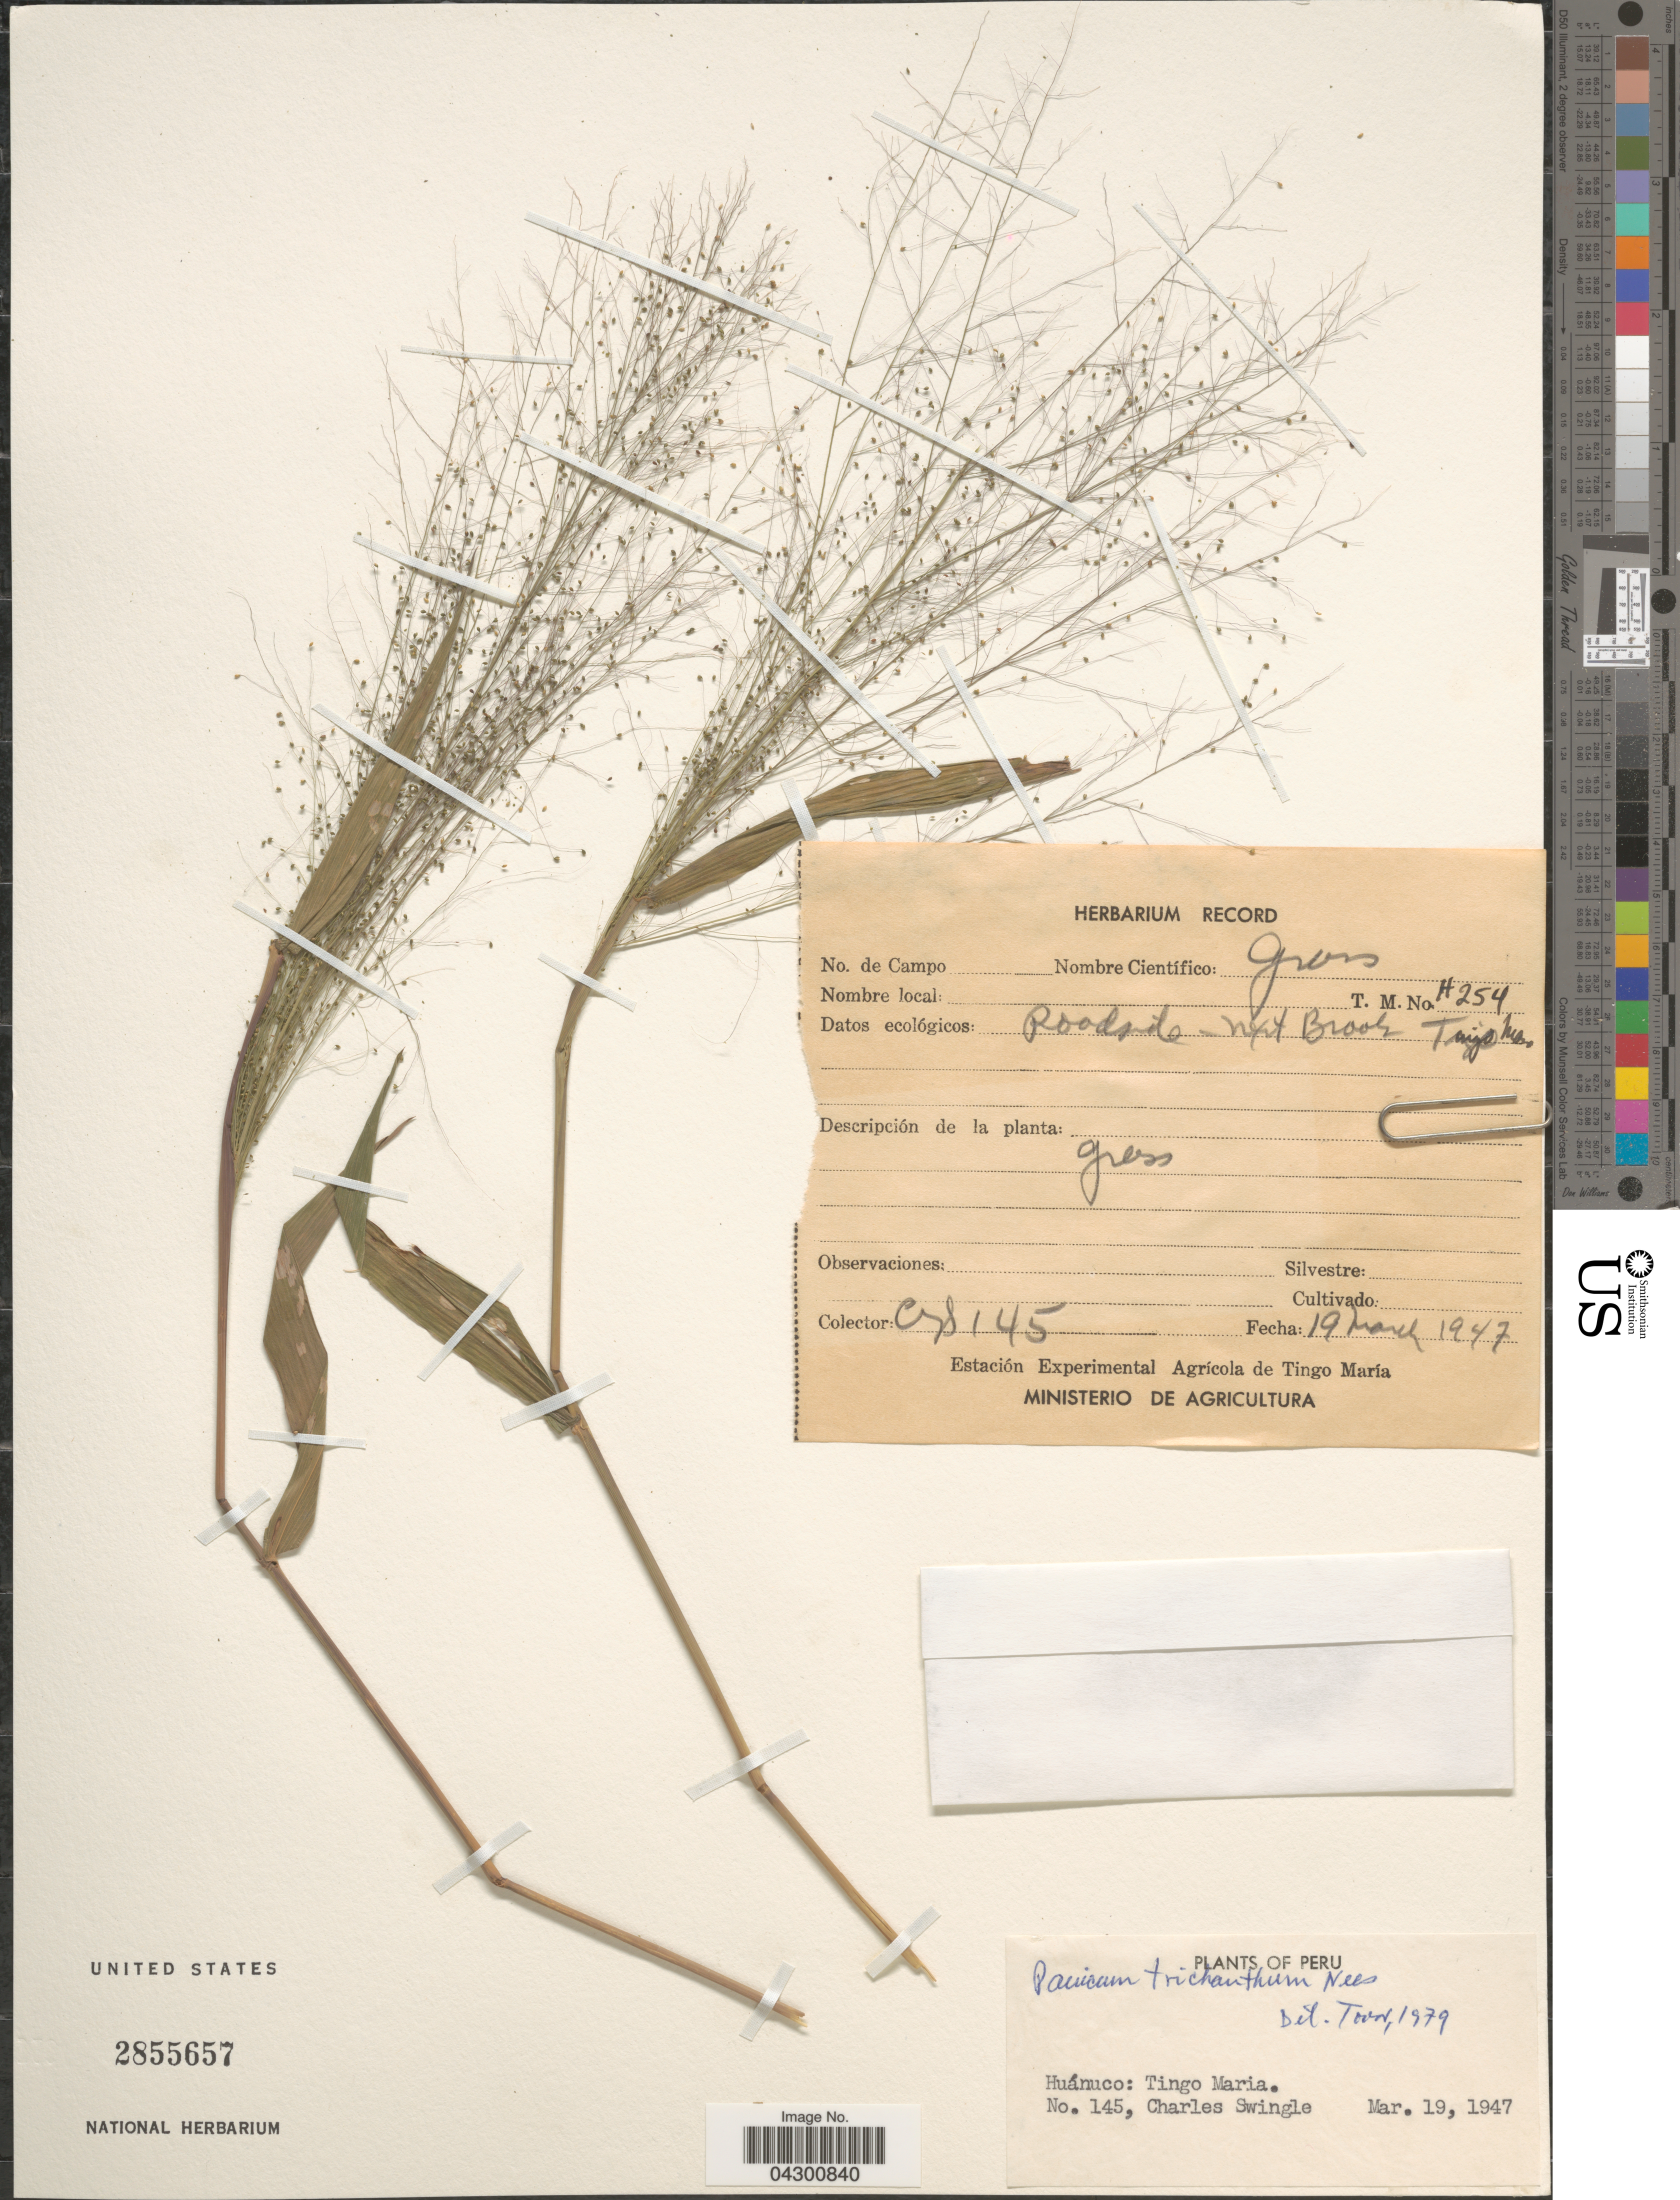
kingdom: Plantae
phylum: Tracheophyta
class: Liliopsida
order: Poales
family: Poaceae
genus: Panicum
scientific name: Panicum trichanthum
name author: Nees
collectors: C. Swingle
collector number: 145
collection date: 1947-03-19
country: Peru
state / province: Huánuco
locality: Tingo Maria.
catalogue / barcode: US 2855657